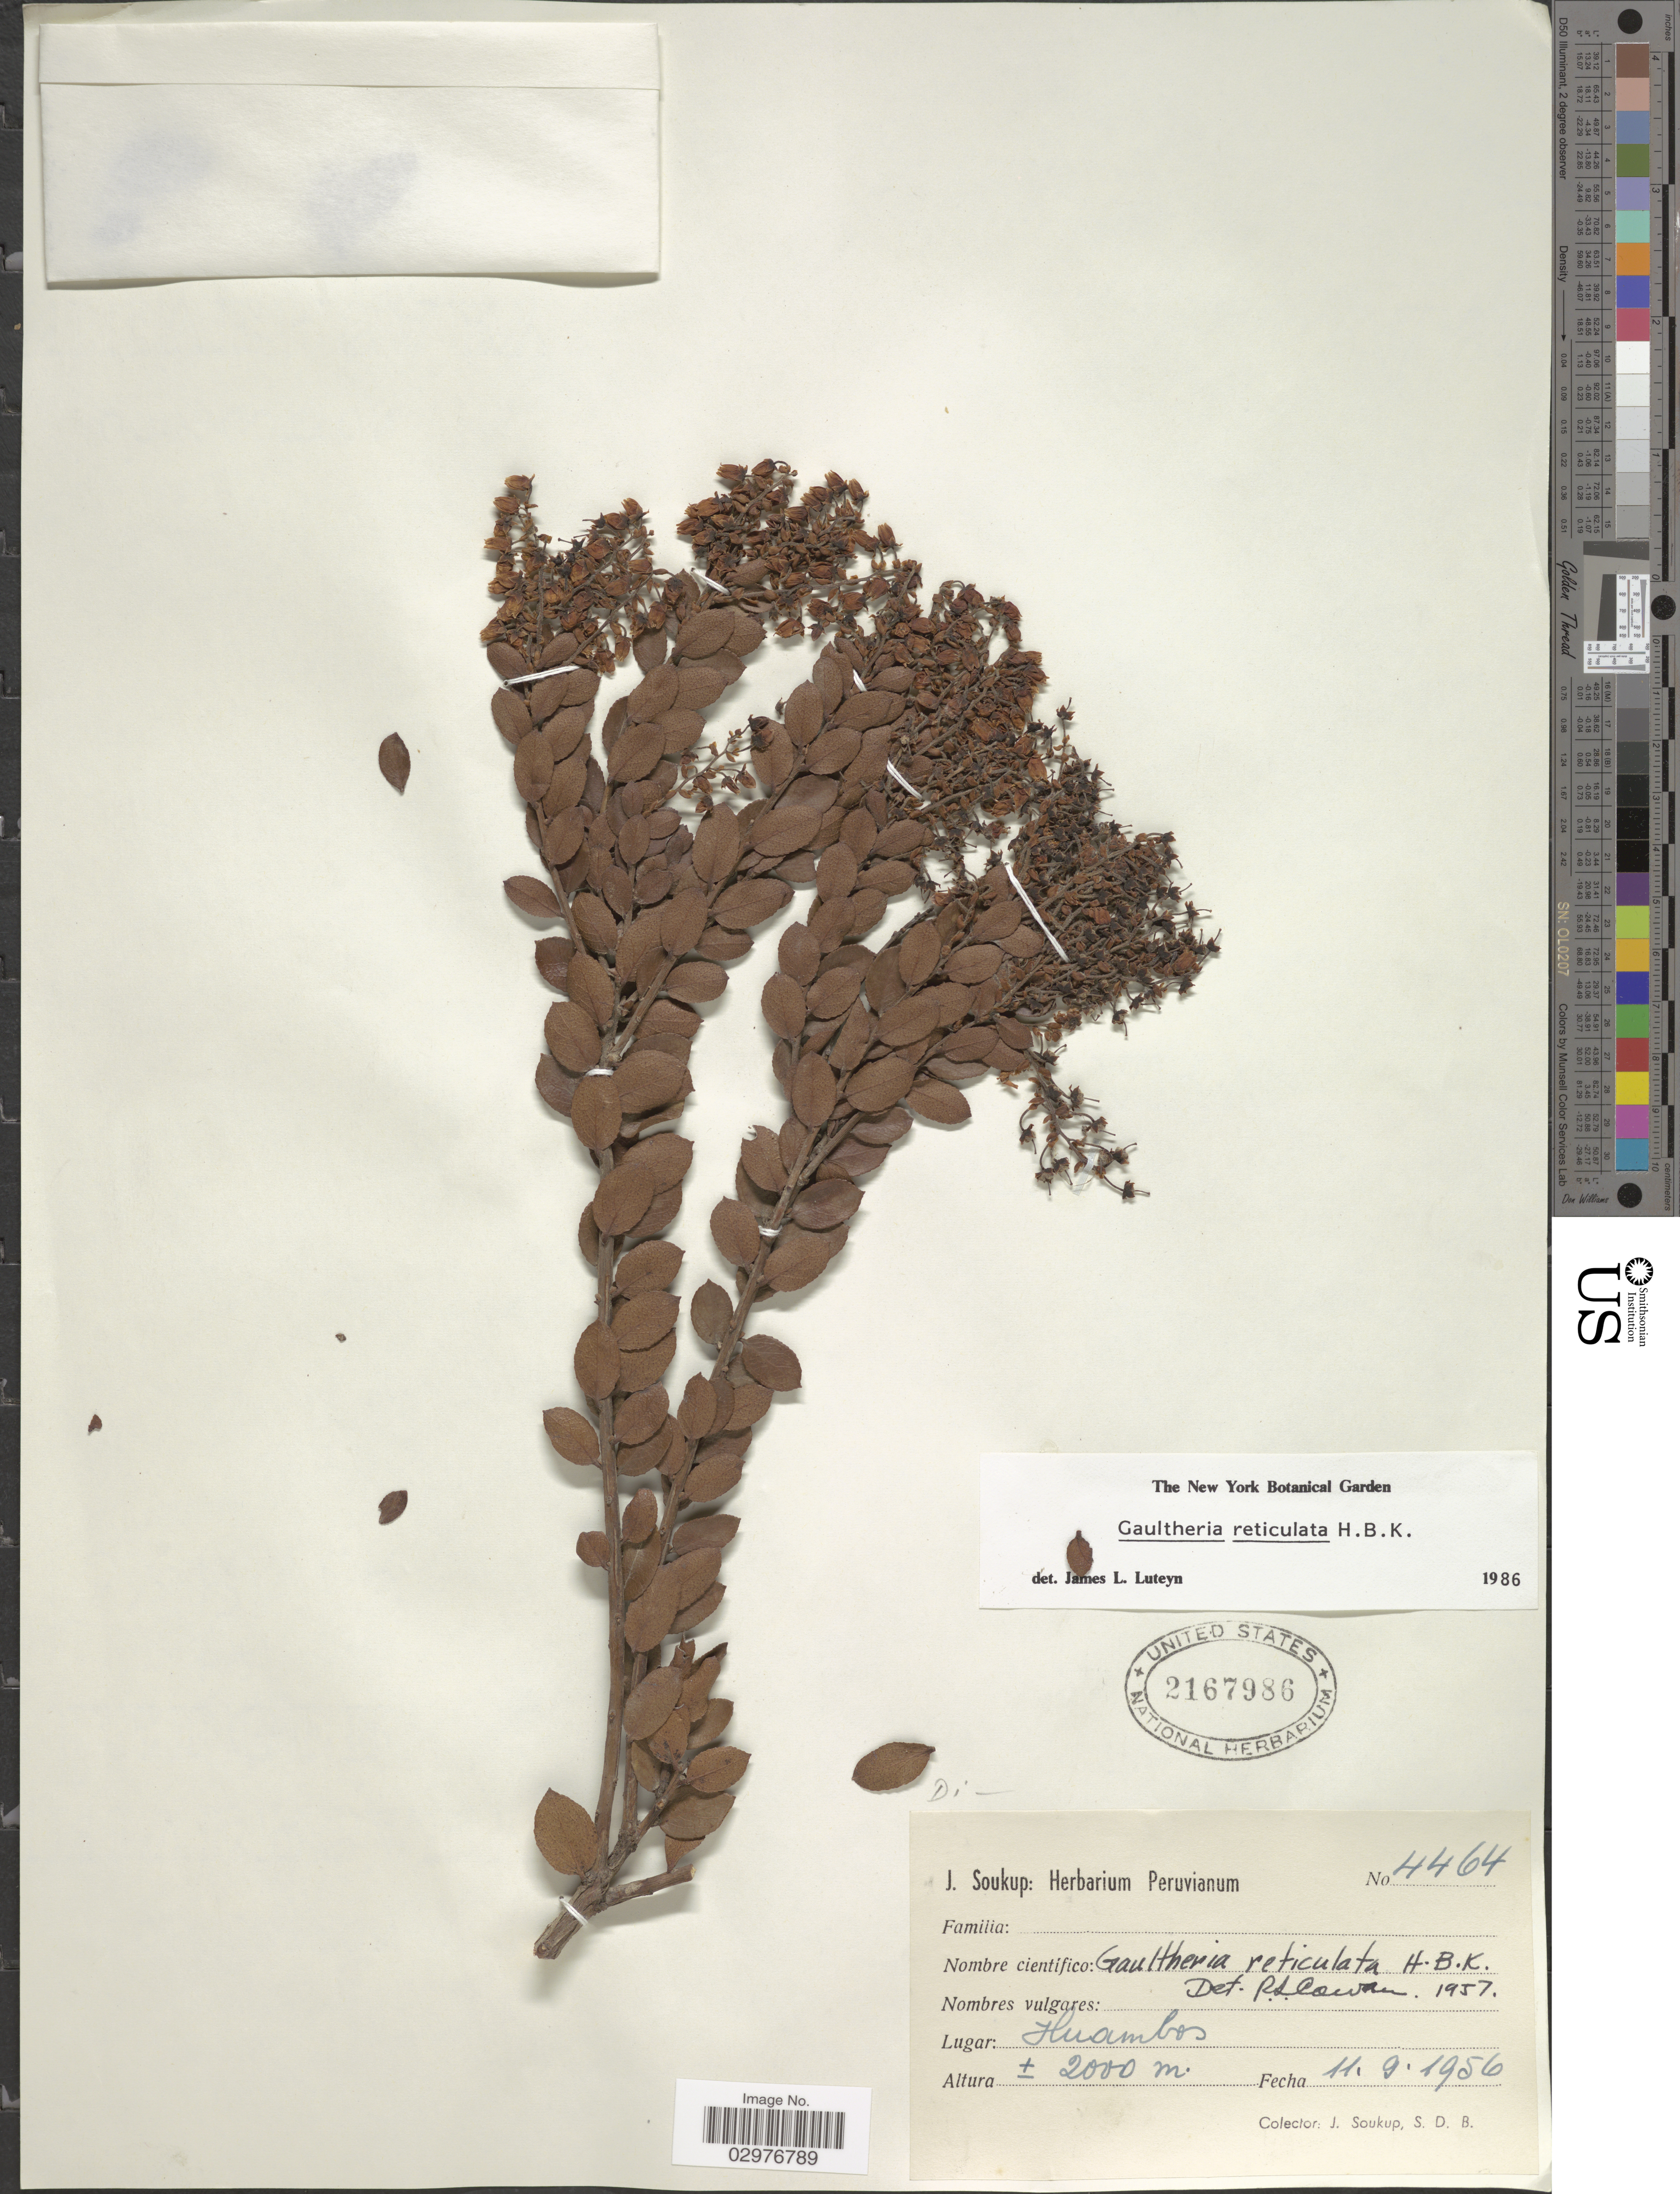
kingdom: Plantae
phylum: Tracheophyta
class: Magnoliopsida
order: Ericales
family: Ericaceae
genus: Gaultheria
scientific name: Gaultheria reticulata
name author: Kunth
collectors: J. Soukup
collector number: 4464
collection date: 1956-09-11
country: Peru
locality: Huambos.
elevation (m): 2000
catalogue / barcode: US 2167986